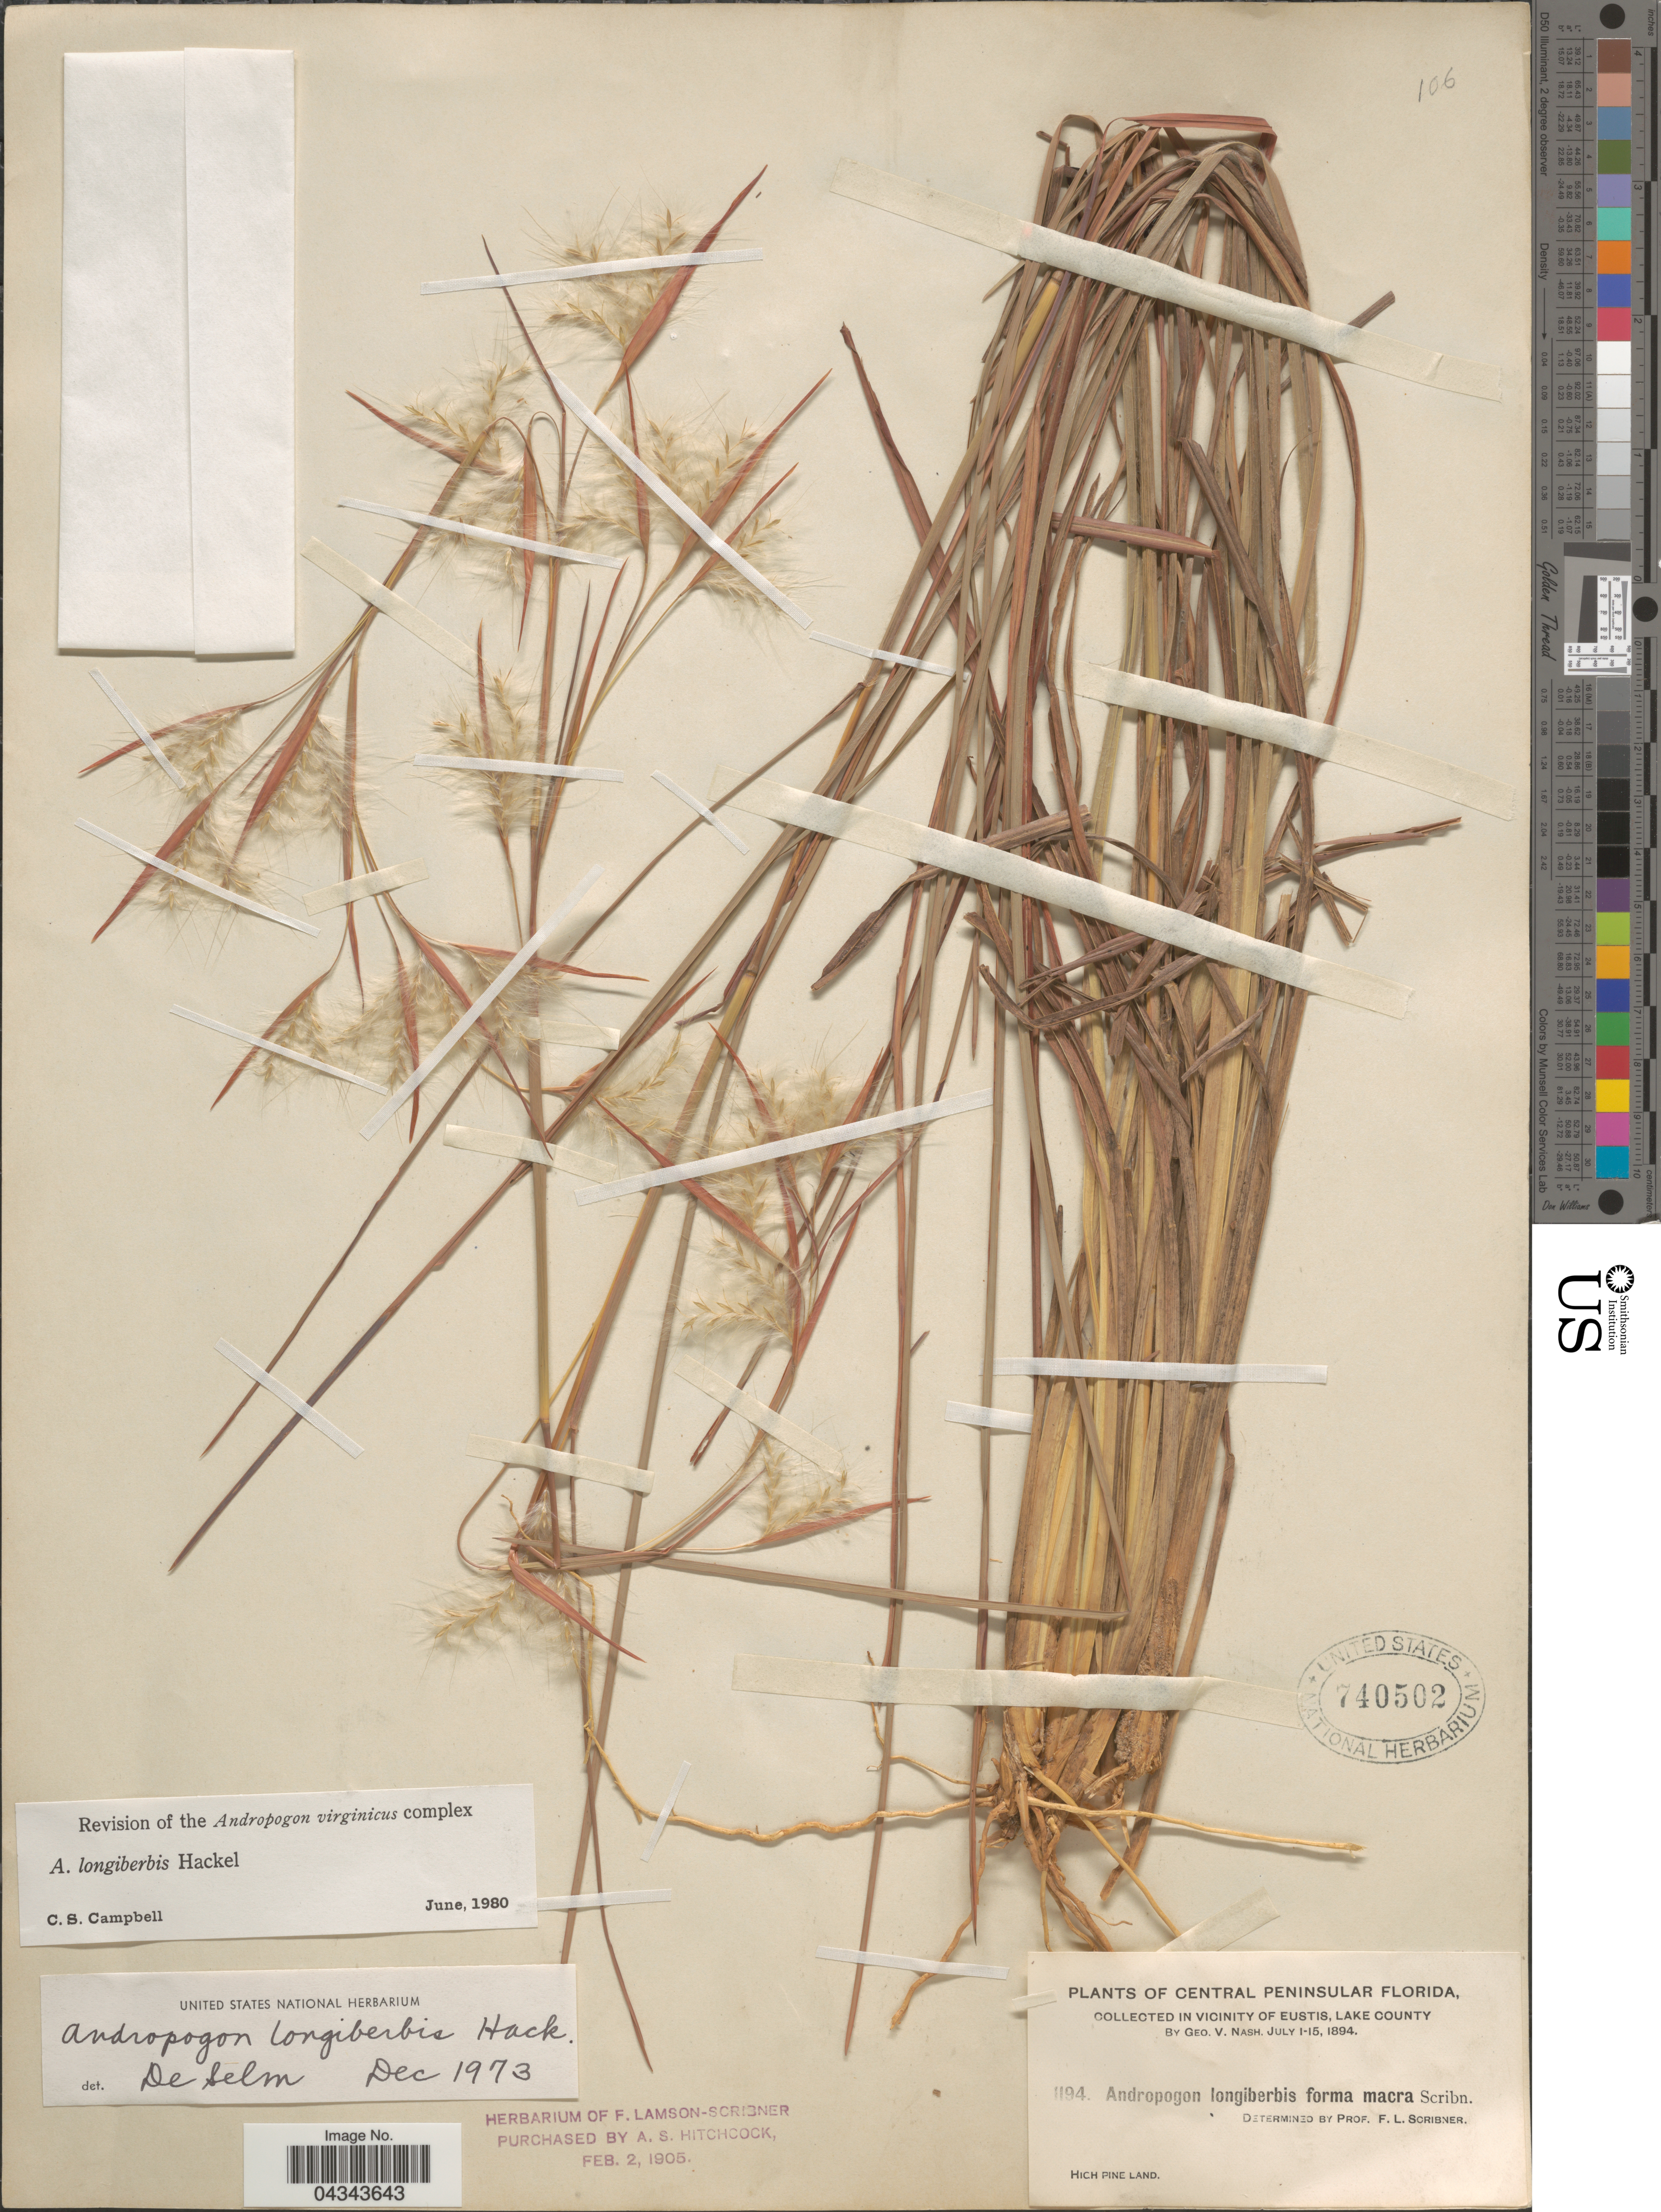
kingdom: Plantae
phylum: Tracheophyta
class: Liliopsida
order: Poales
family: Poaceae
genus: Andropogon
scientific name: Andropogon longiberbis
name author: Hack.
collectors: G. V. Nash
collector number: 1194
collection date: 1894-07-01/1894-07-15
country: United States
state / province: Florida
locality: Central Peninsular Florida, in vicinity of Eustis, Lake County. High pine land.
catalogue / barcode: US 740502